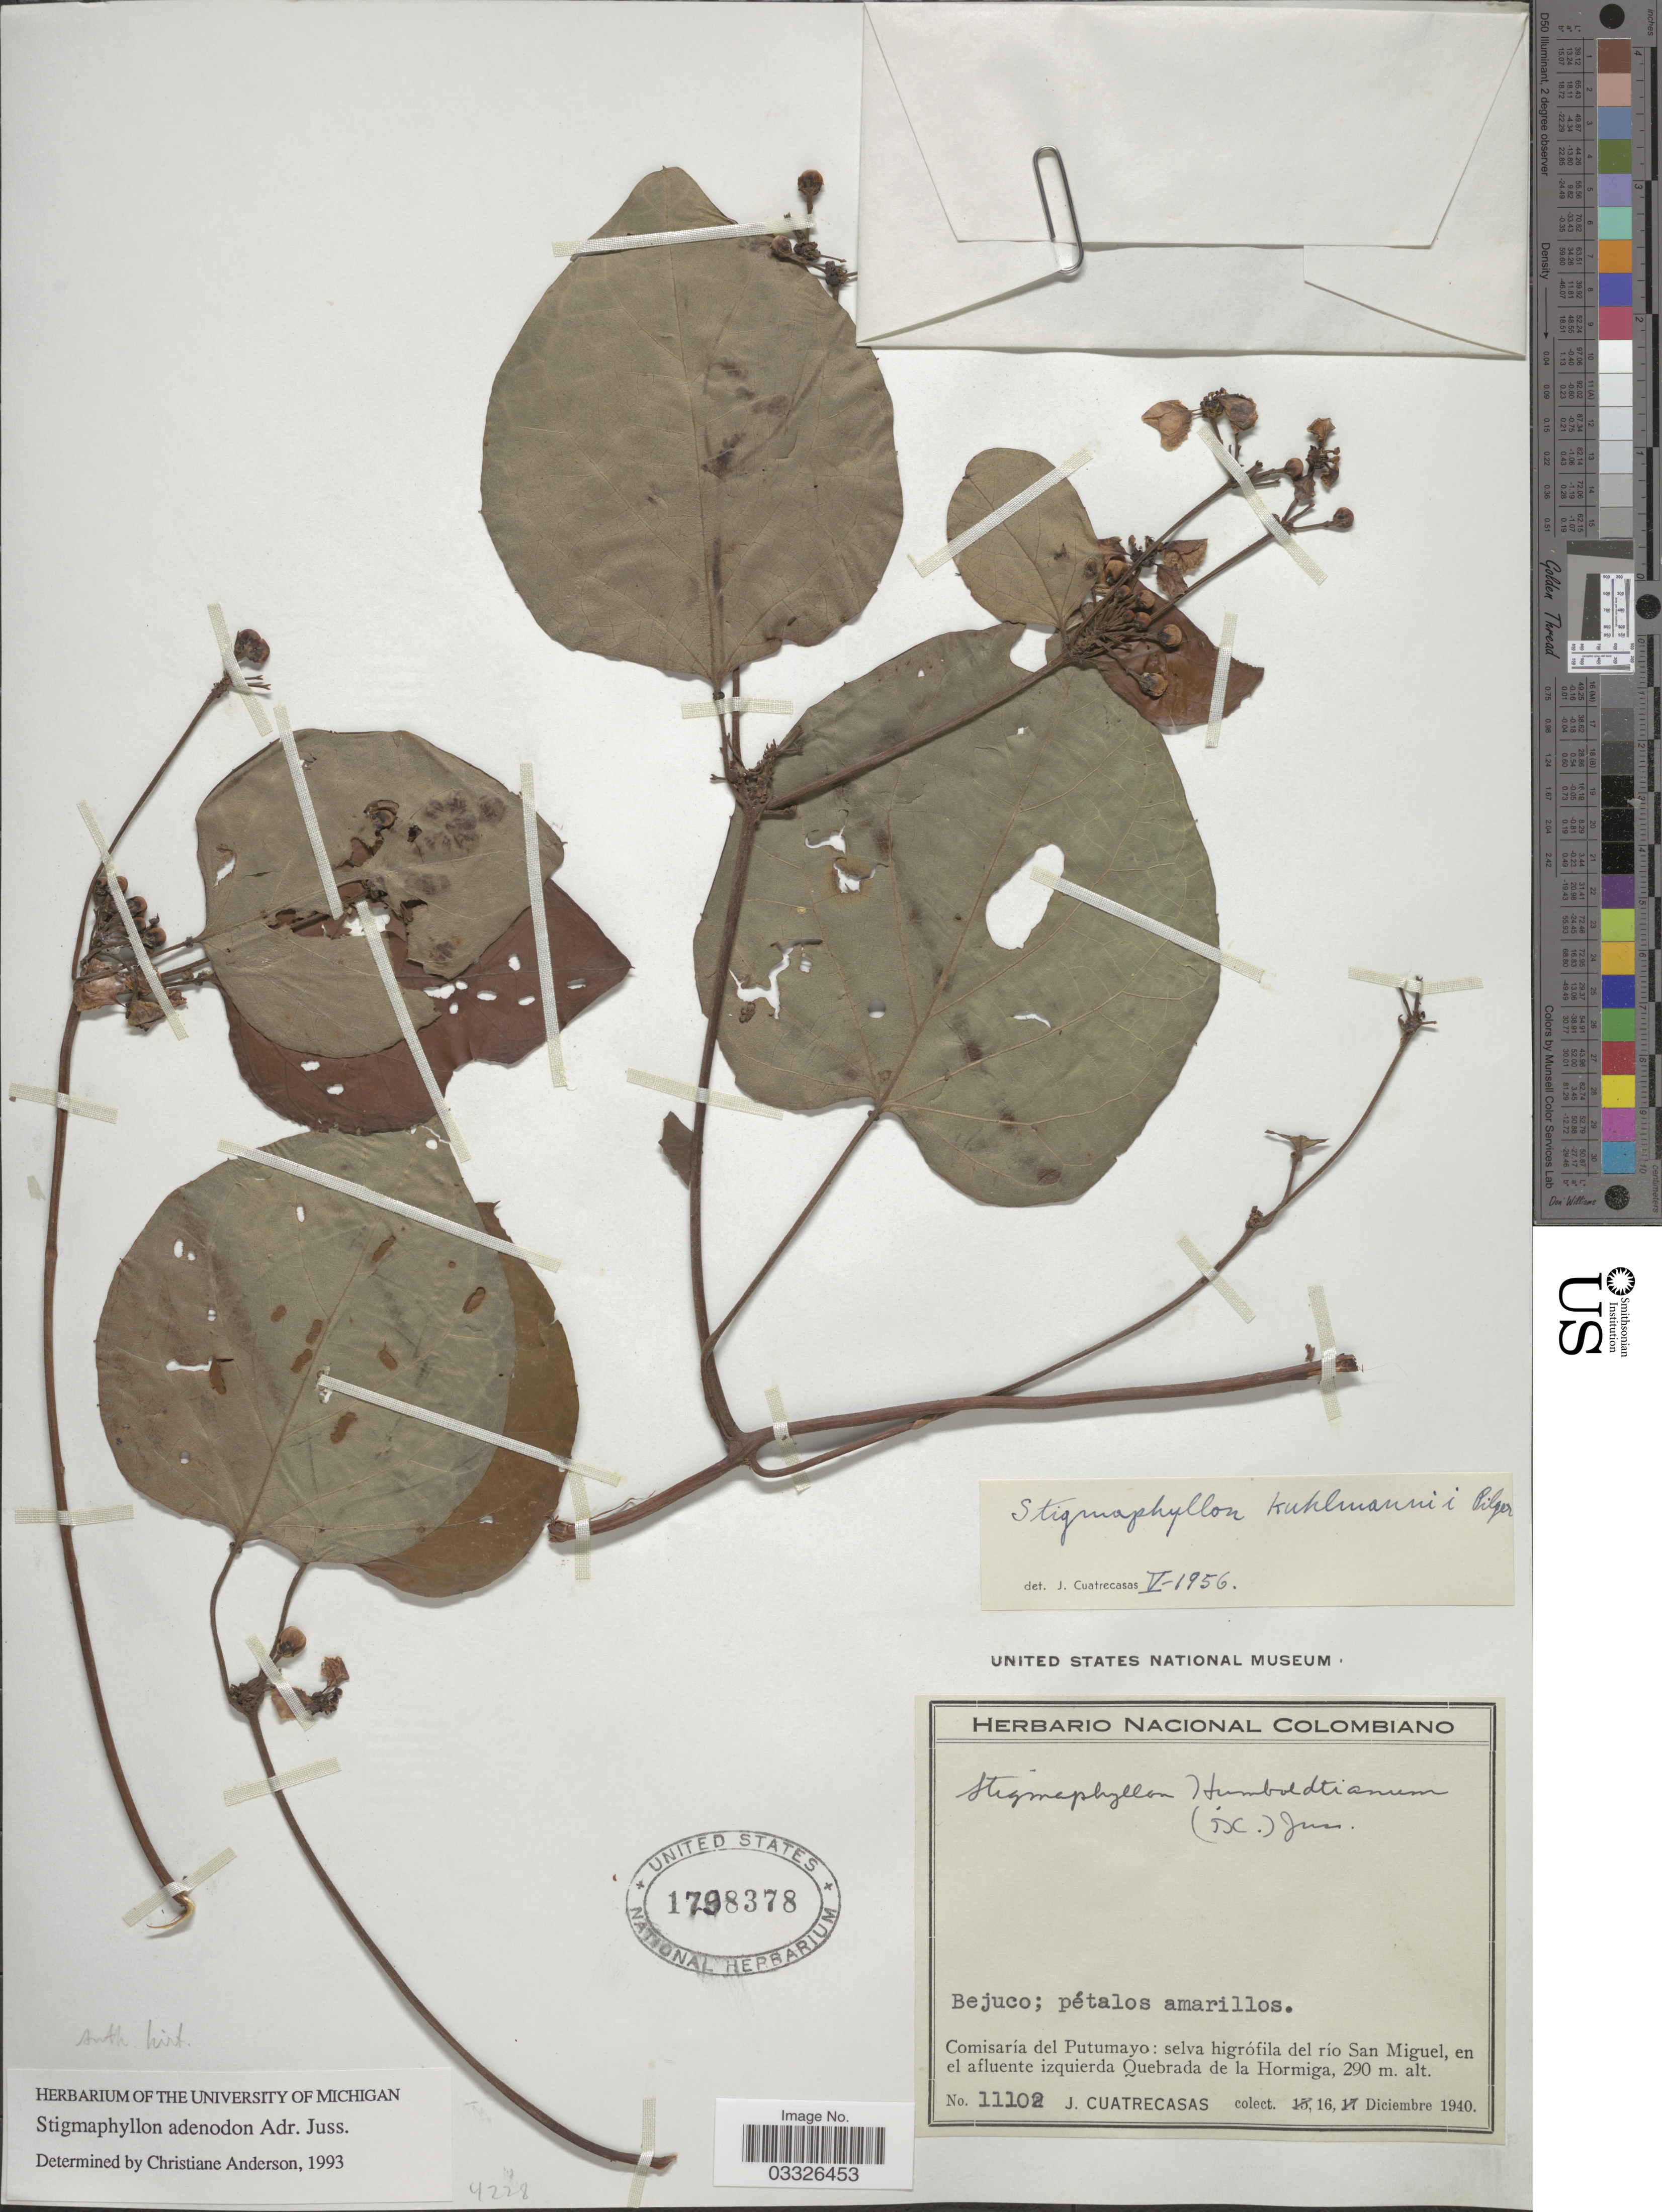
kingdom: Plantae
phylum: Tracheophyta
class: Magnoliopsida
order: Malpighiales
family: Malpighiaceae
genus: Stigmaphyllon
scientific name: Stigmaphyllon adenodon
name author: A. Juss.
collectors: J. Cuatrecasas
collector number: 11102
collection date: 1940-12-16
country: Colombia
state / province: Putumayo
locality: Comisaría del Putumayo: selva higrófila del río San Miguel, en el afluente izquierda Quebrada de la Hormiga.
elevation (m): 290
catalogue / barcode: US 1798378